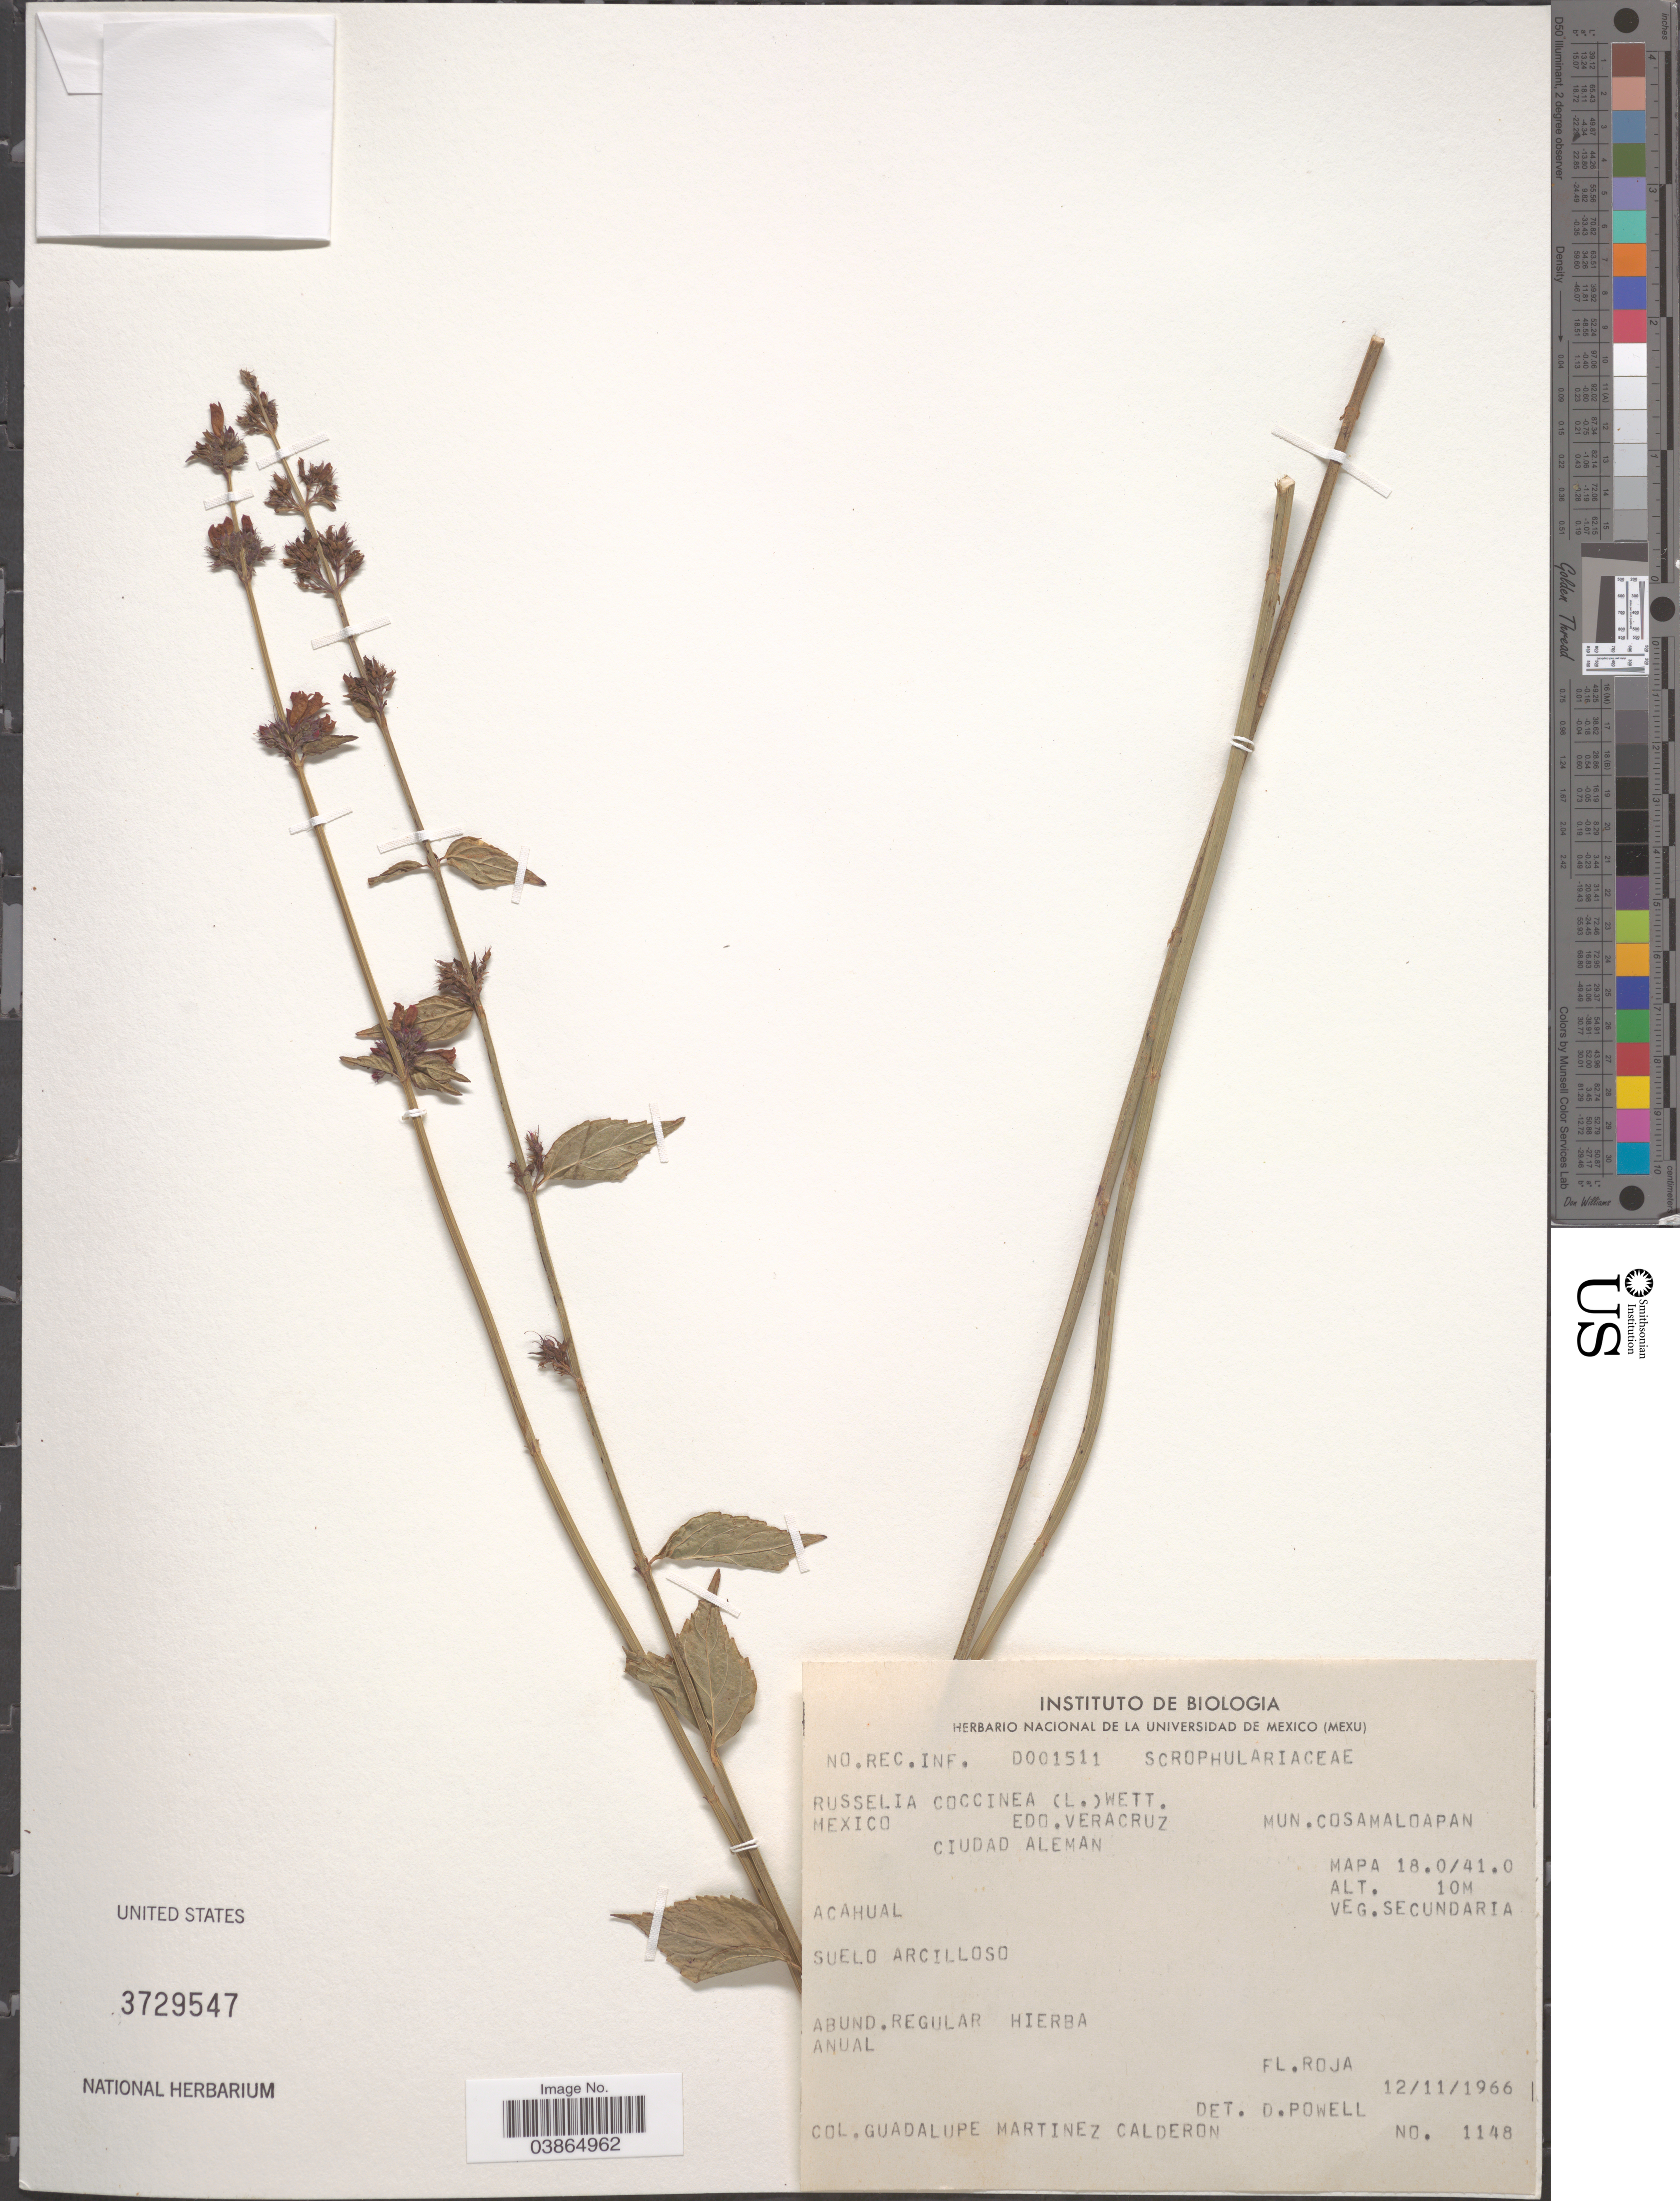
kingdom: Plantae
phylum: Tracheophyta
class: Magnoliopsida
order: Lamiales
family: Plantaginaceae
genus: Russelia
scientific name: Russelia coccinea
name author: (L.) Wettst.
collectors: G. Martinez-C.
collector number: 1148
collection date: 1966-11-12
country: Mexico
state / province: Veracruz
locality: Edo. Veracruz. Ciudad Aleman. Mun. Cosamaloapan. Acahual. Suelo Arcilloso.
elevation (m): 10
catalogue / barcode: US 3729547